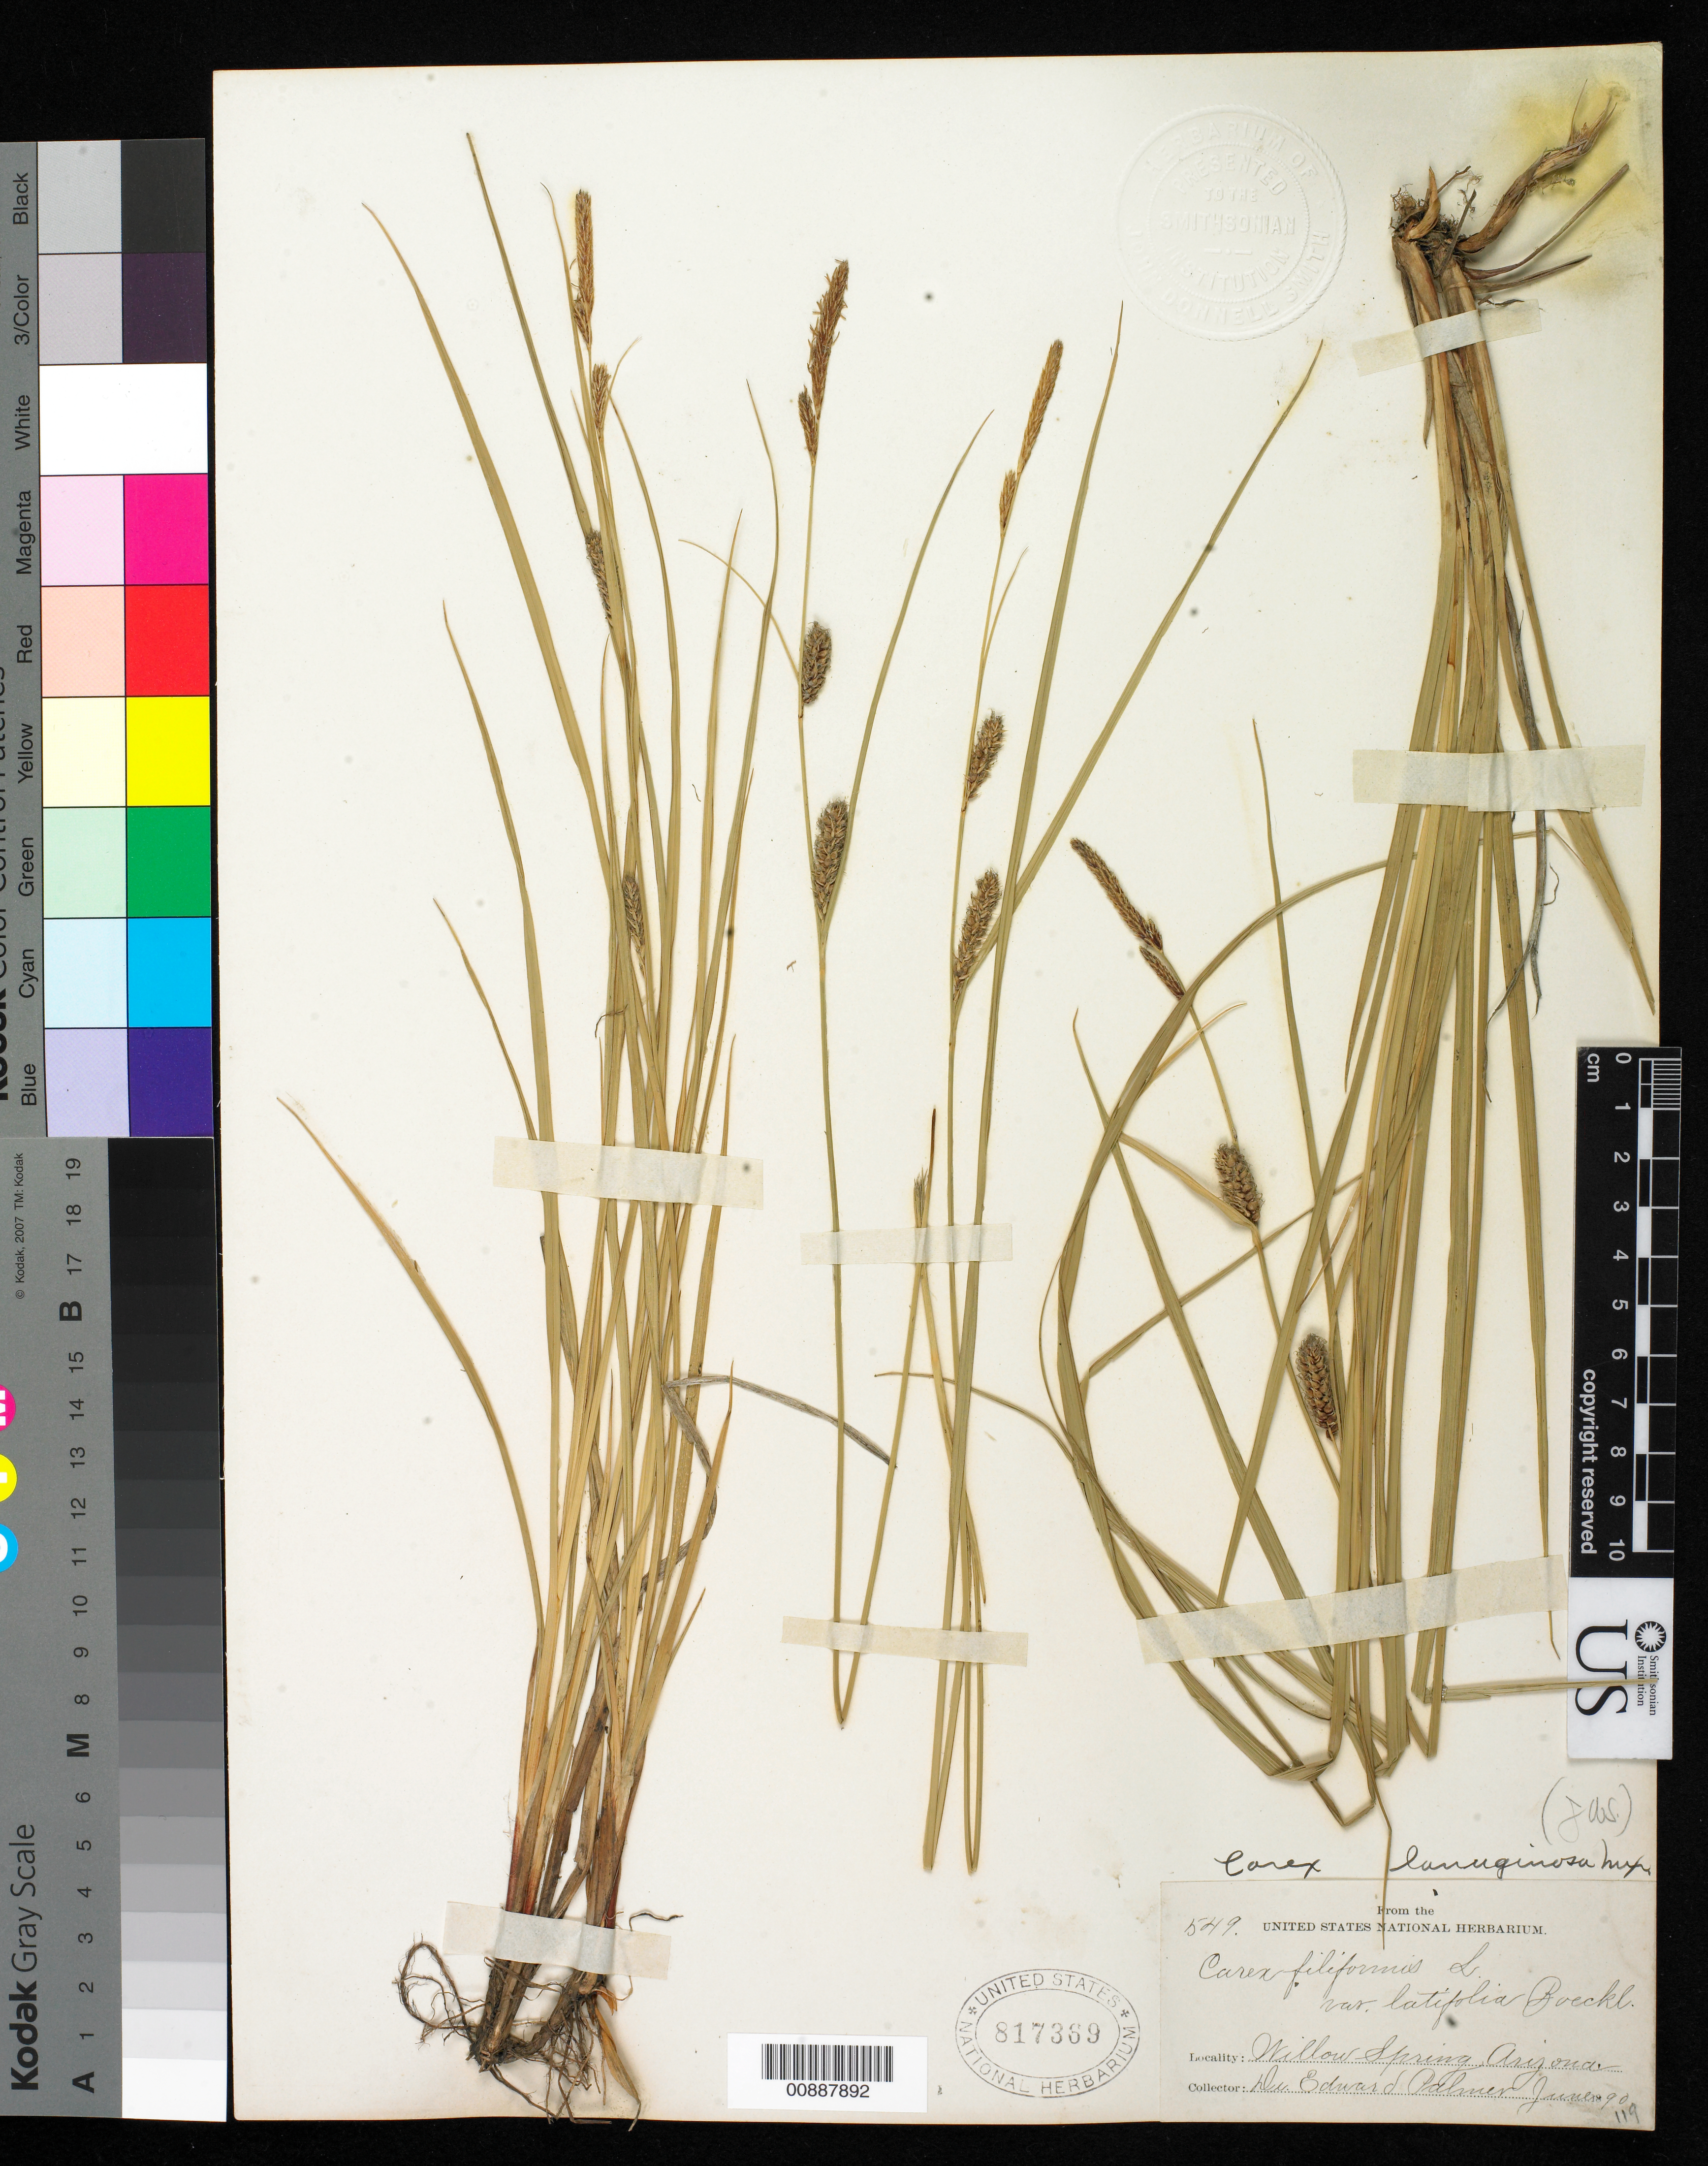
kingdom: Plantae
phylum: Tracheophyta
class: Liliopsida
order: Poales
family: Cyperaceae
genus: Carex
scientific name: Carex pellita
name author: Muhl. ex Willd.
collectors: E. Palmer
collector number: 549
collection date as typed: Jun 1890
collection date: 1890-06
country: United States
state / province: Arizona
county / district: Coconino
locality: Willow Spring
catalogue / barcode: US 817369